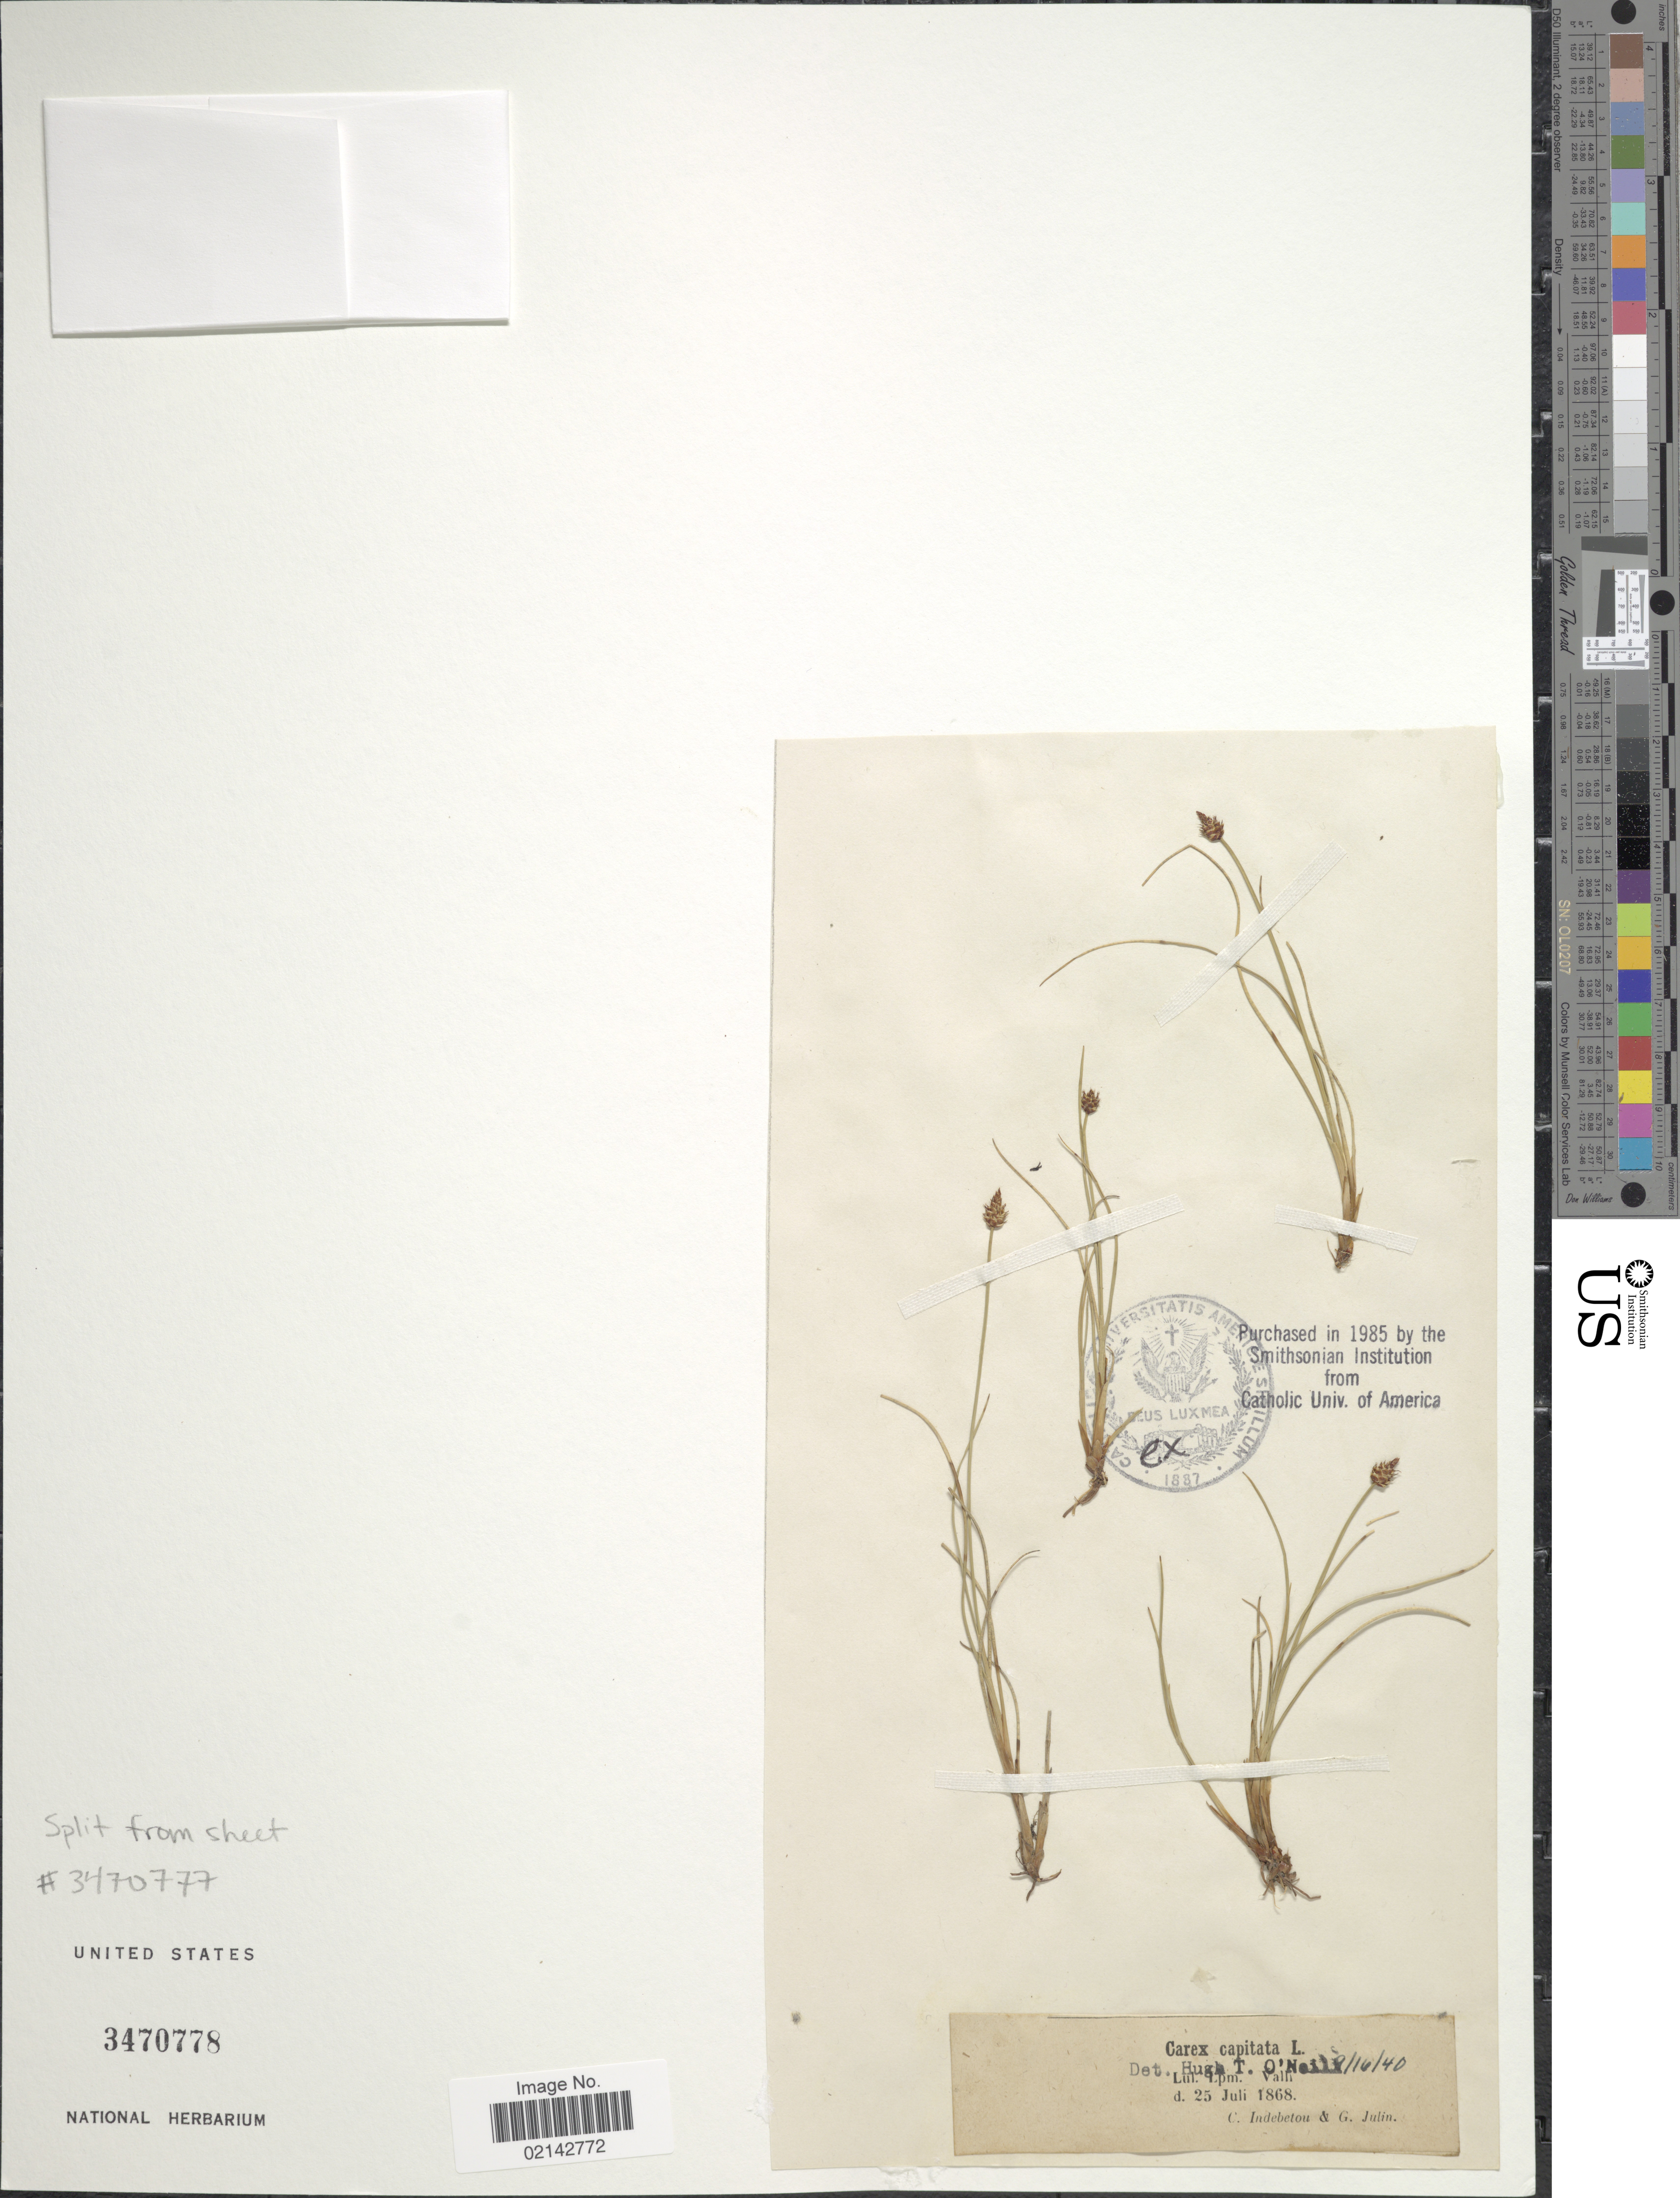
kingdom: Plantae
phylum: Tracheophyta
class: Liliopsida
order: Poales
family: Cyperaceae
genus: Carex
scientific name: Carex capitata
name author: L.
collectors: C. Indebetou & G. Julin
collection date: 1868-07-25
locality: Lul.Lpm. Valli.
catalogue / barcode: US 3470778